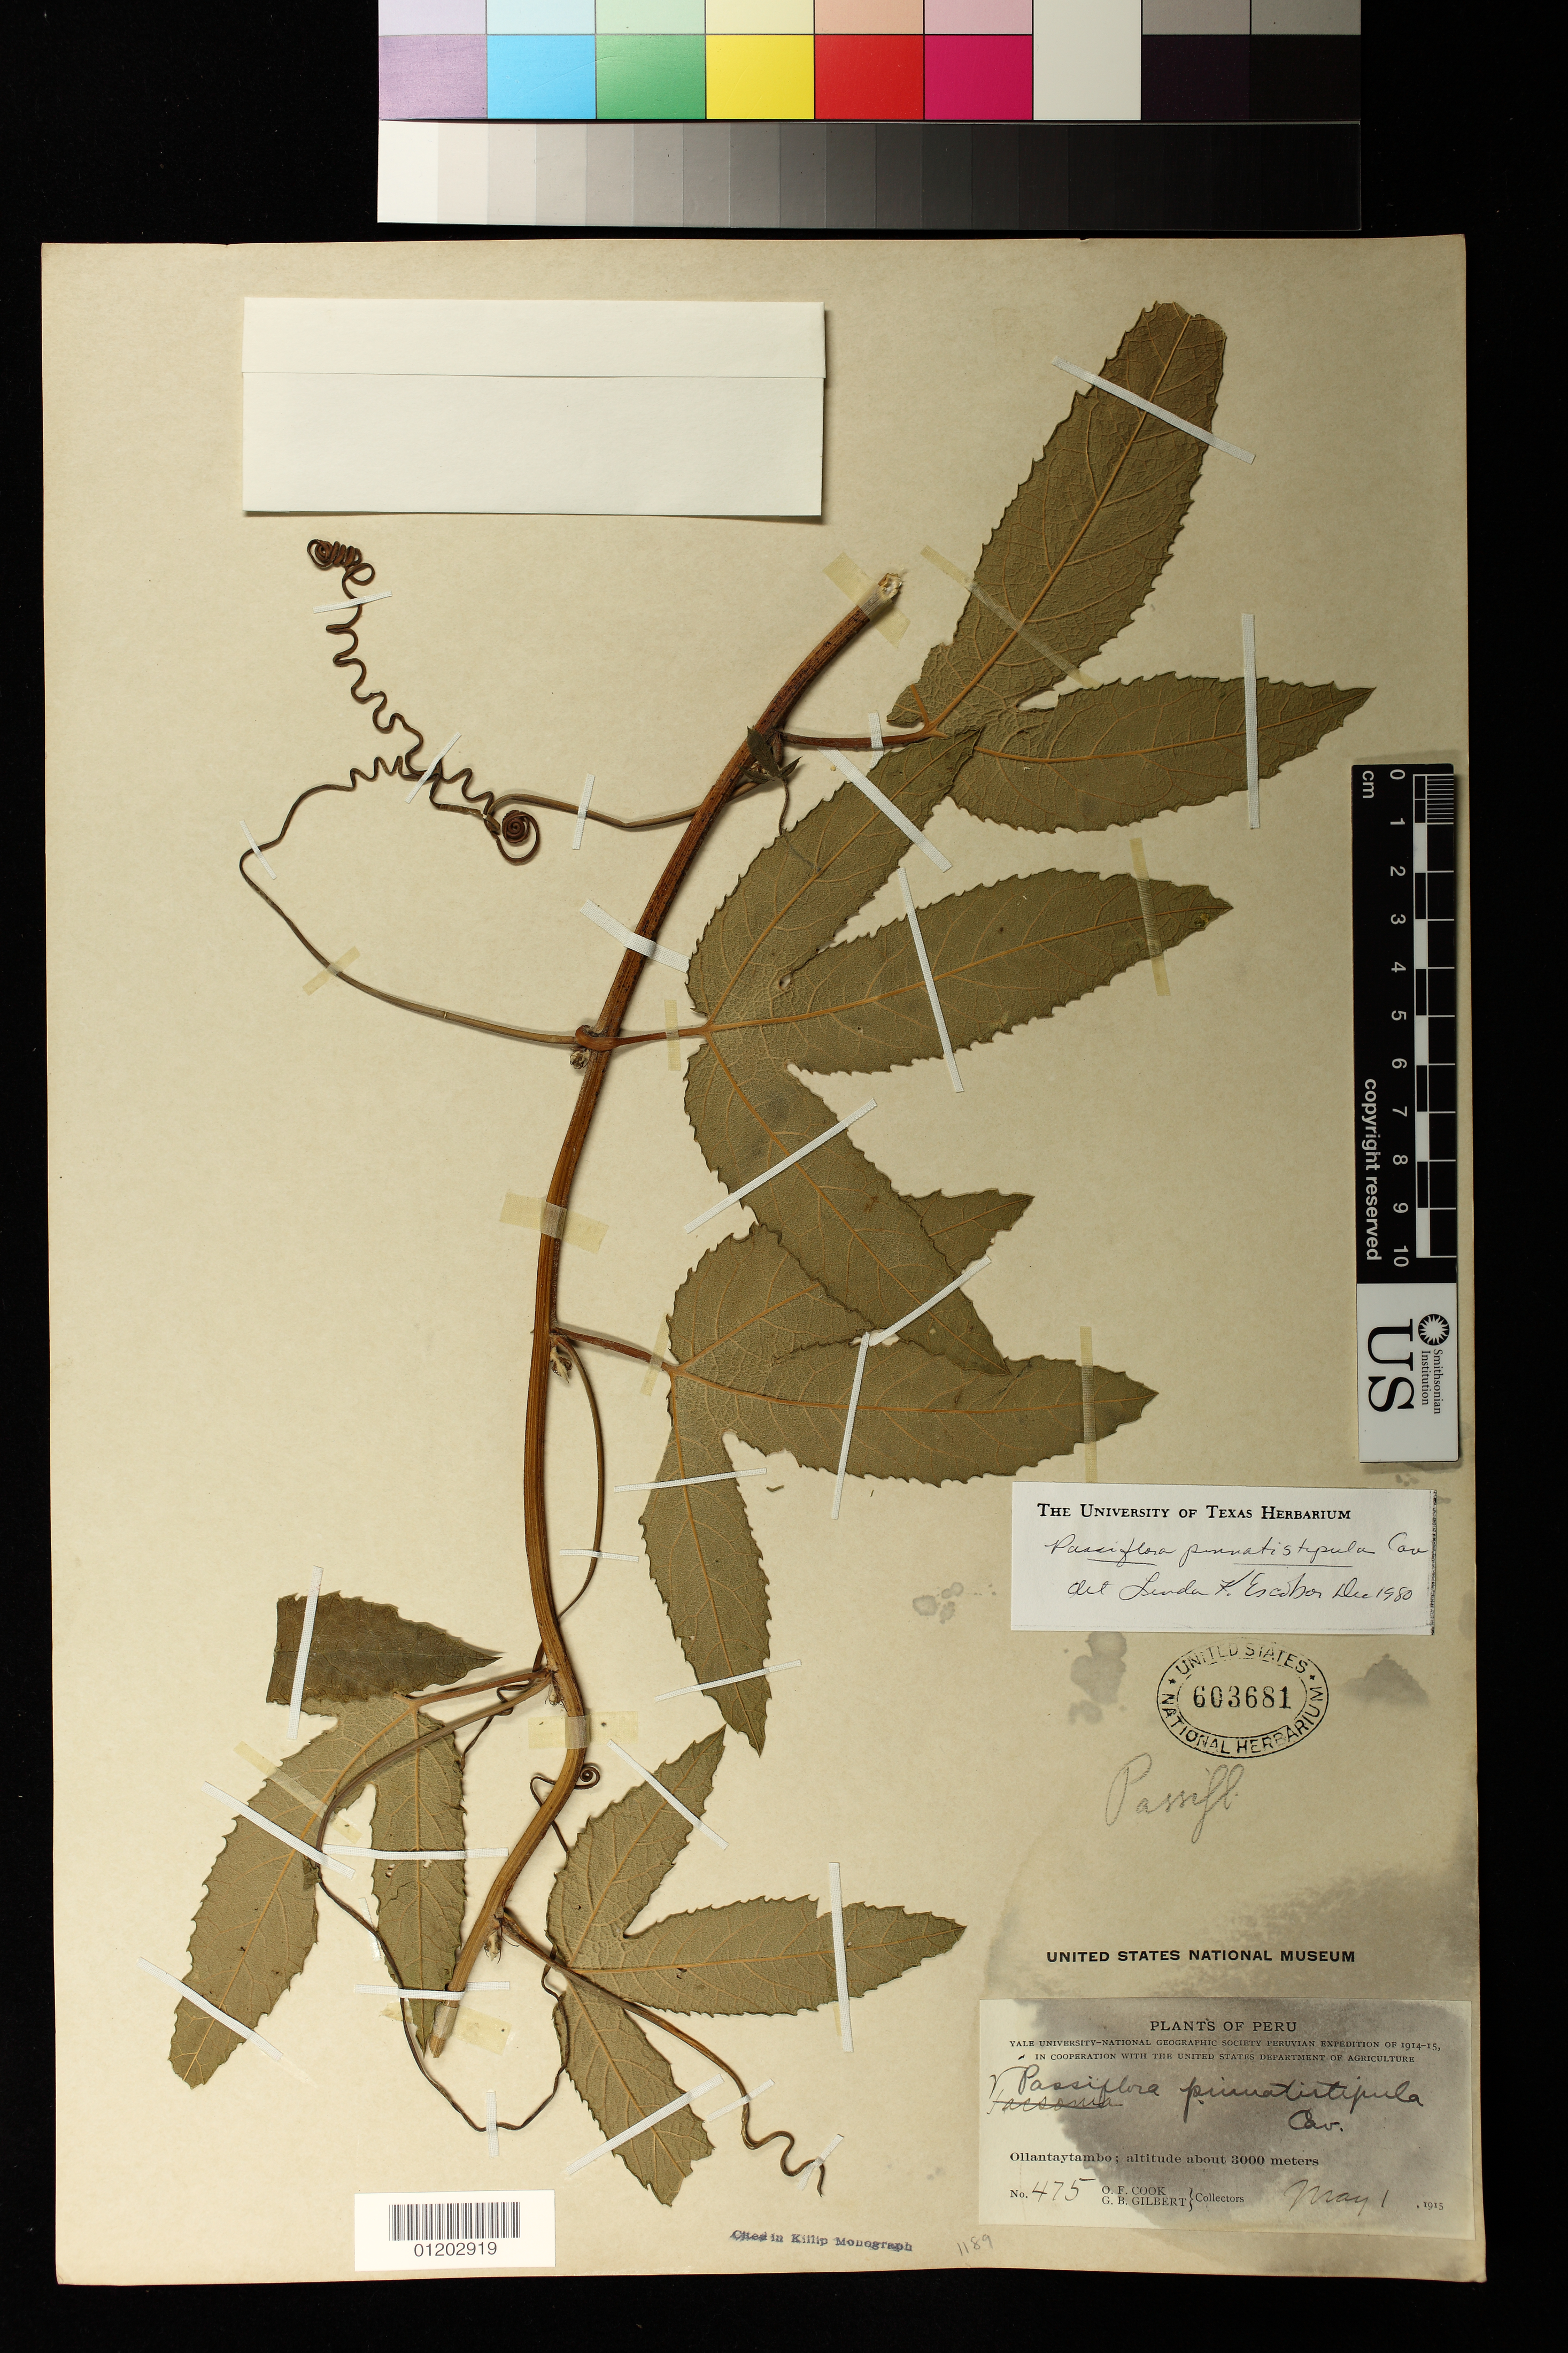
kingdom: Plantae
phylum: Tracheophyta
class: Magnoliopsida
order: Malpighiales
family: Passifloraceae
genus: Passiflora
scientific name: Passiflora pinnatistipula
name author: Cav.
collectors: O. F. Cook & G. B. Gilbert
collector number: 475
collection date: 1915-05-01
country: Peru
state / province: Cusco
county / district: Urubamba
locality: Ollantaytambo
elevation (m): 3000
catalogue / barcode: US 603681